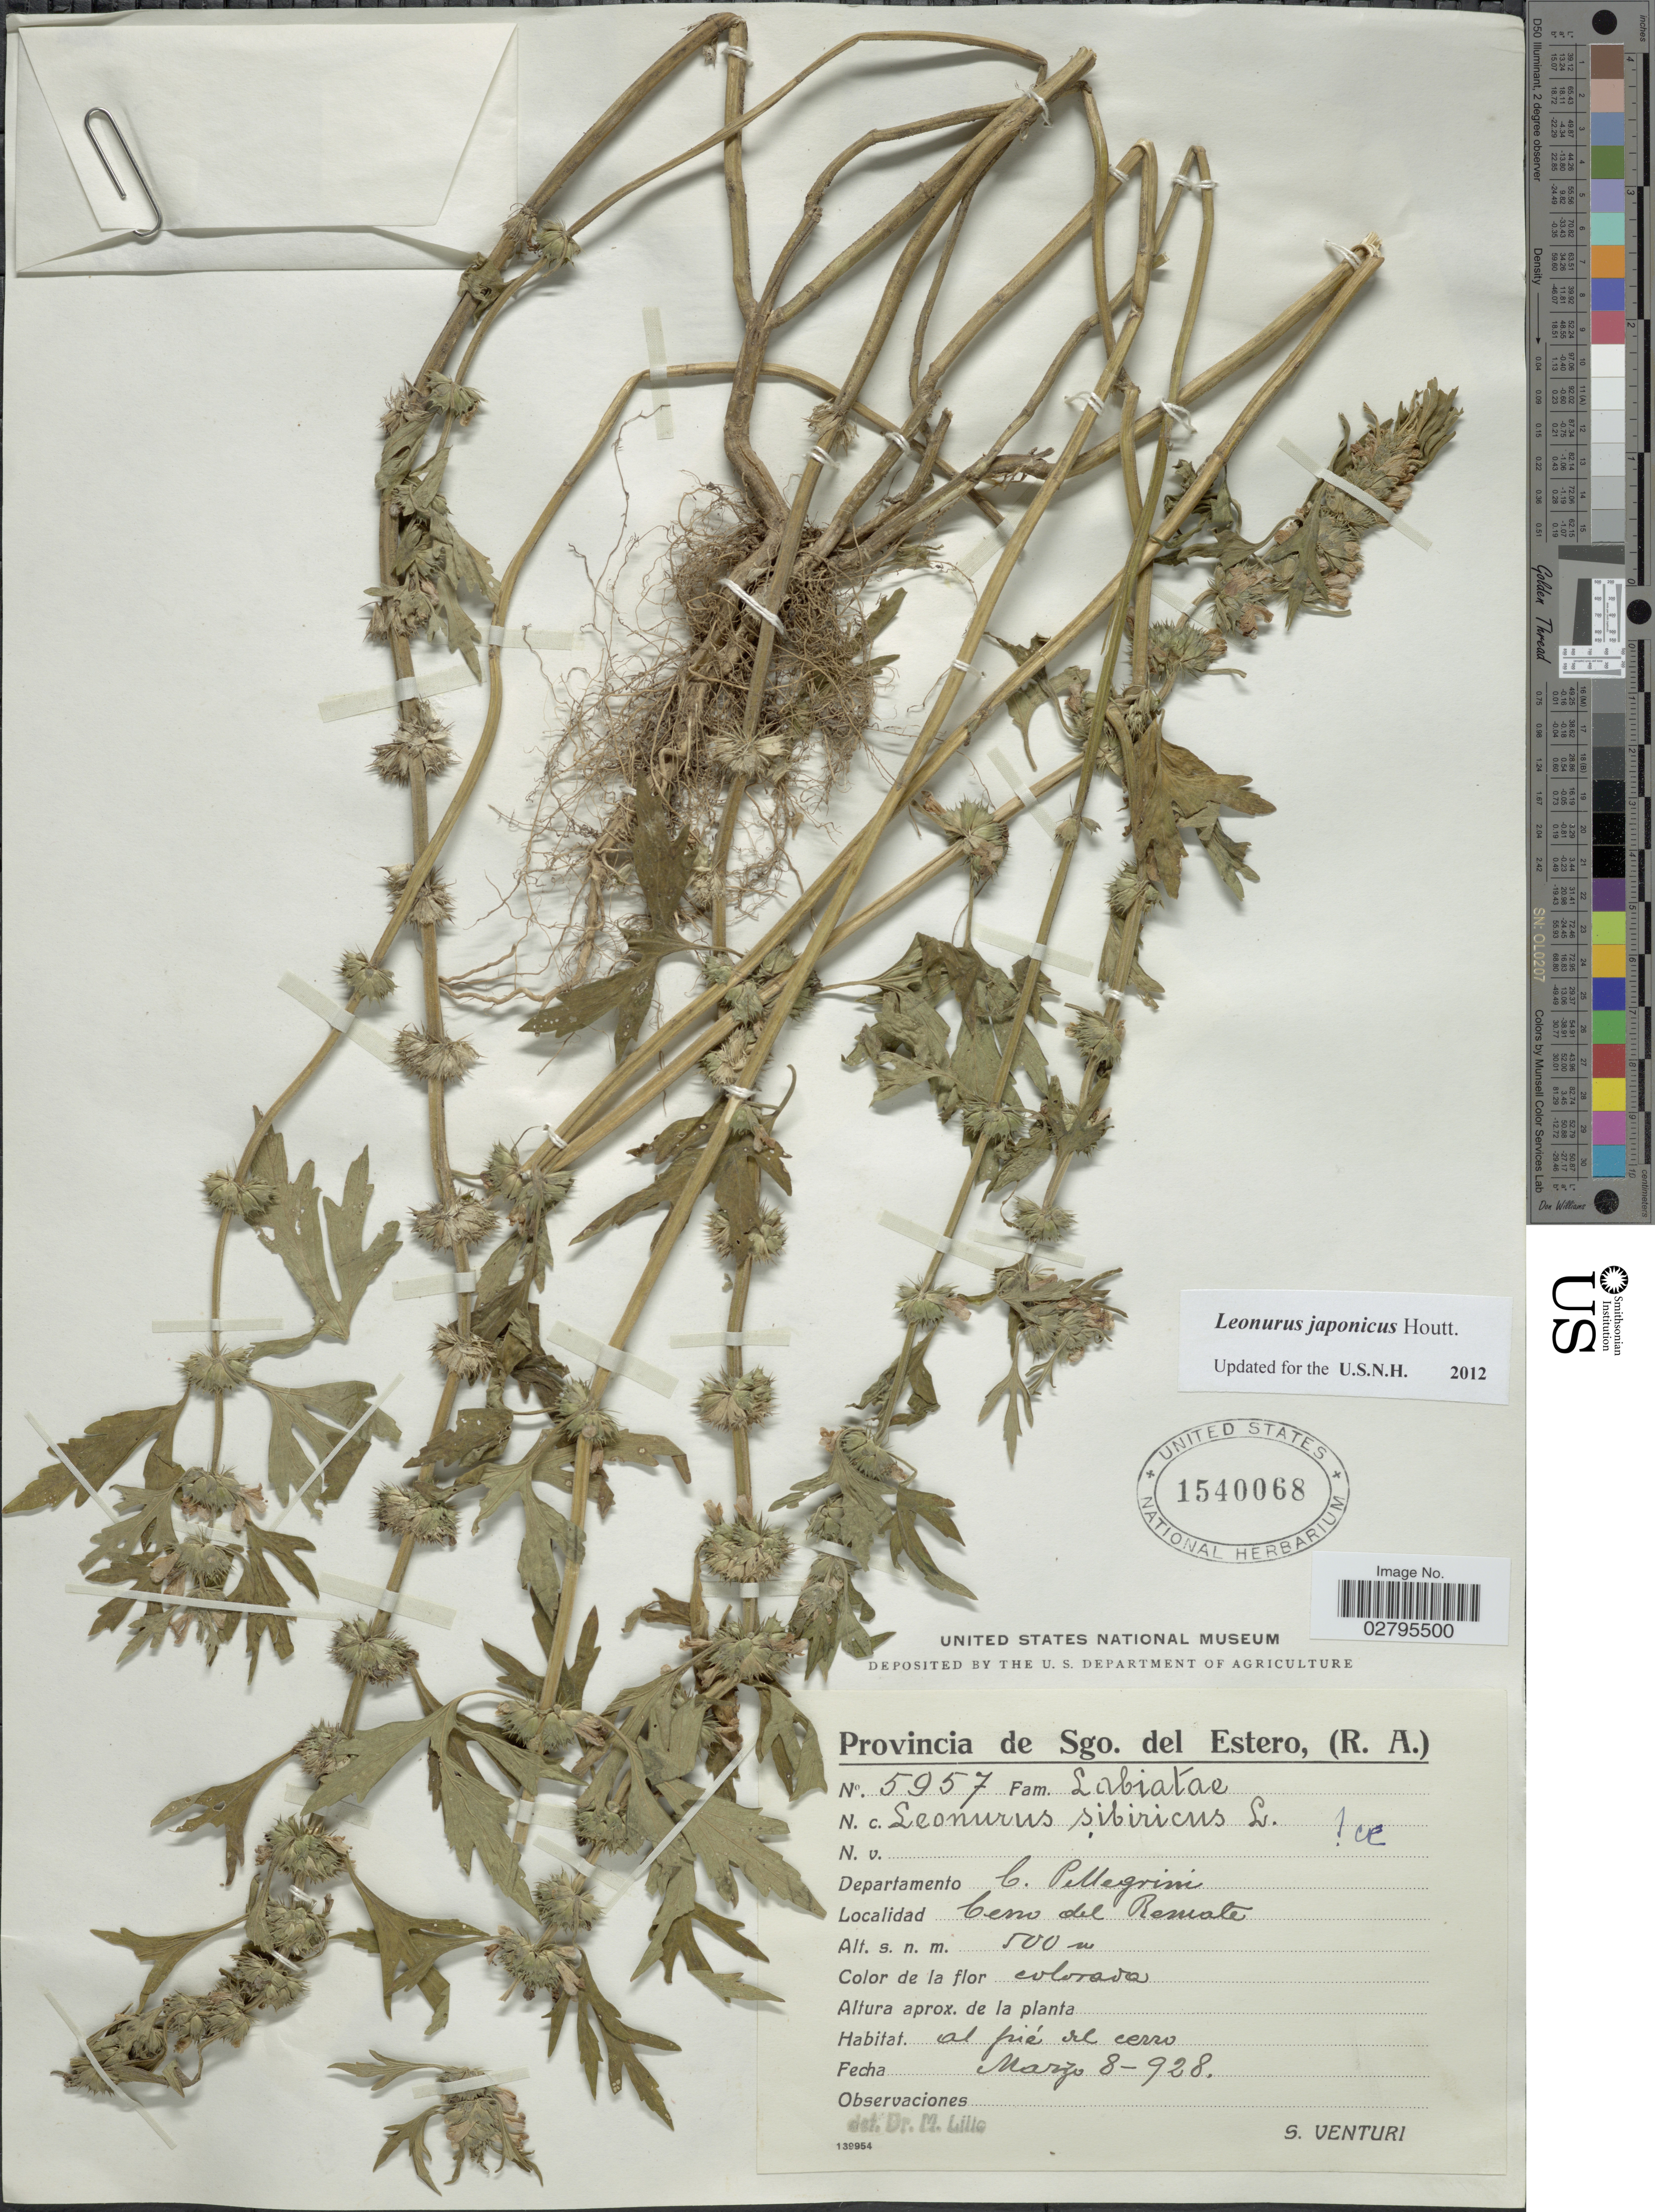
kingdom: Plantae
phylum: Tracheophyta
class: Magnoliopsida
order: Lamiales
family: Lamiaceae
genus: Leonurus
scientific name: Leonurus japonicus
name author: Houtt.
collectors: S. Venturi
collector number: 5957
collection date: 1928-03-08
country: Argentina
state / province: Santiago del Estero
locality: (R.A.) Departamento C. Pellegrim. Cerro de Remate.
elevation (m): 500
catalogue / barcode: US 1540068